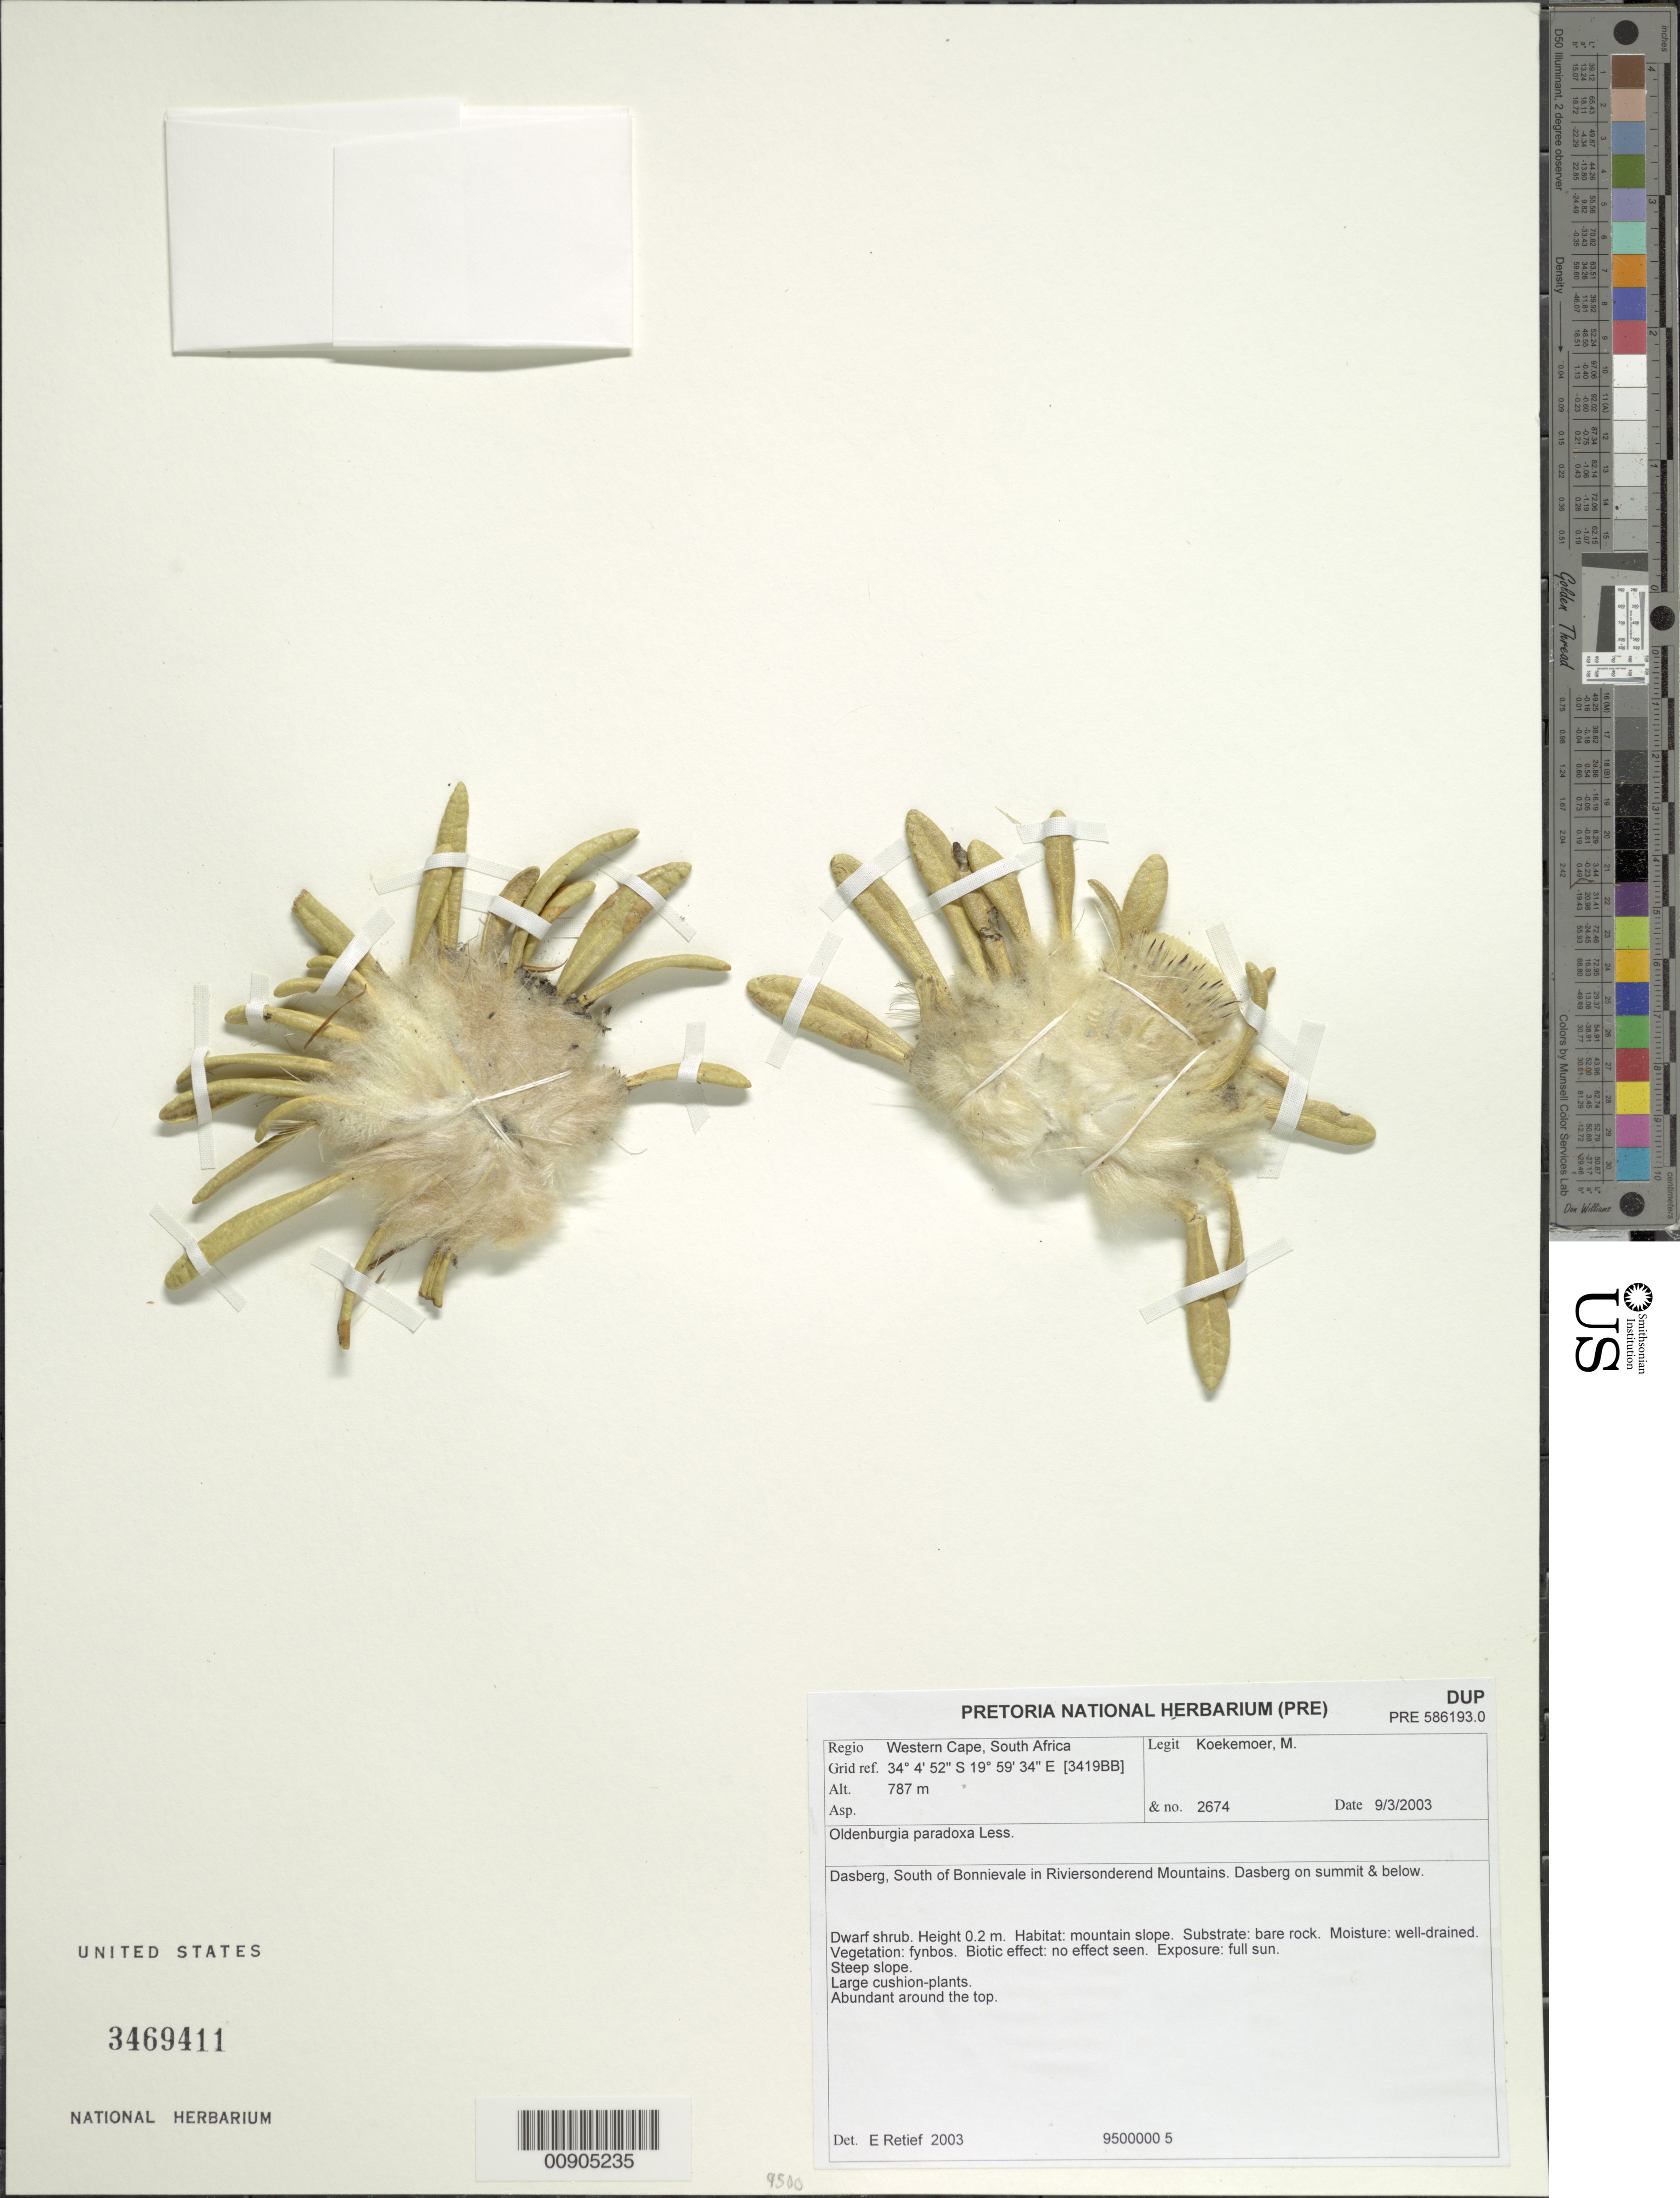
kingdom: Plantae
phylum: Tracheophyta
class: Magnoliopsida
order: Asterales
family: Asteraceae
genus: Oldenburgia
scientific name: Oldenburgia paradoxa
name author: Less.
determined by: Retief, E.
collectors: M. Koekemoer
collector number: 2674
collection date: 2003-03-09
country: South Africa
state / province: Western Cape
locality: Dasberg, S of Bonnievale, Riviersonderend Mountains,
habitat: Mountain slope, bare rock, well-drained, fynbos, full sun, steep slope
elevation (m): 787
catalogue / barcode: US 3469411